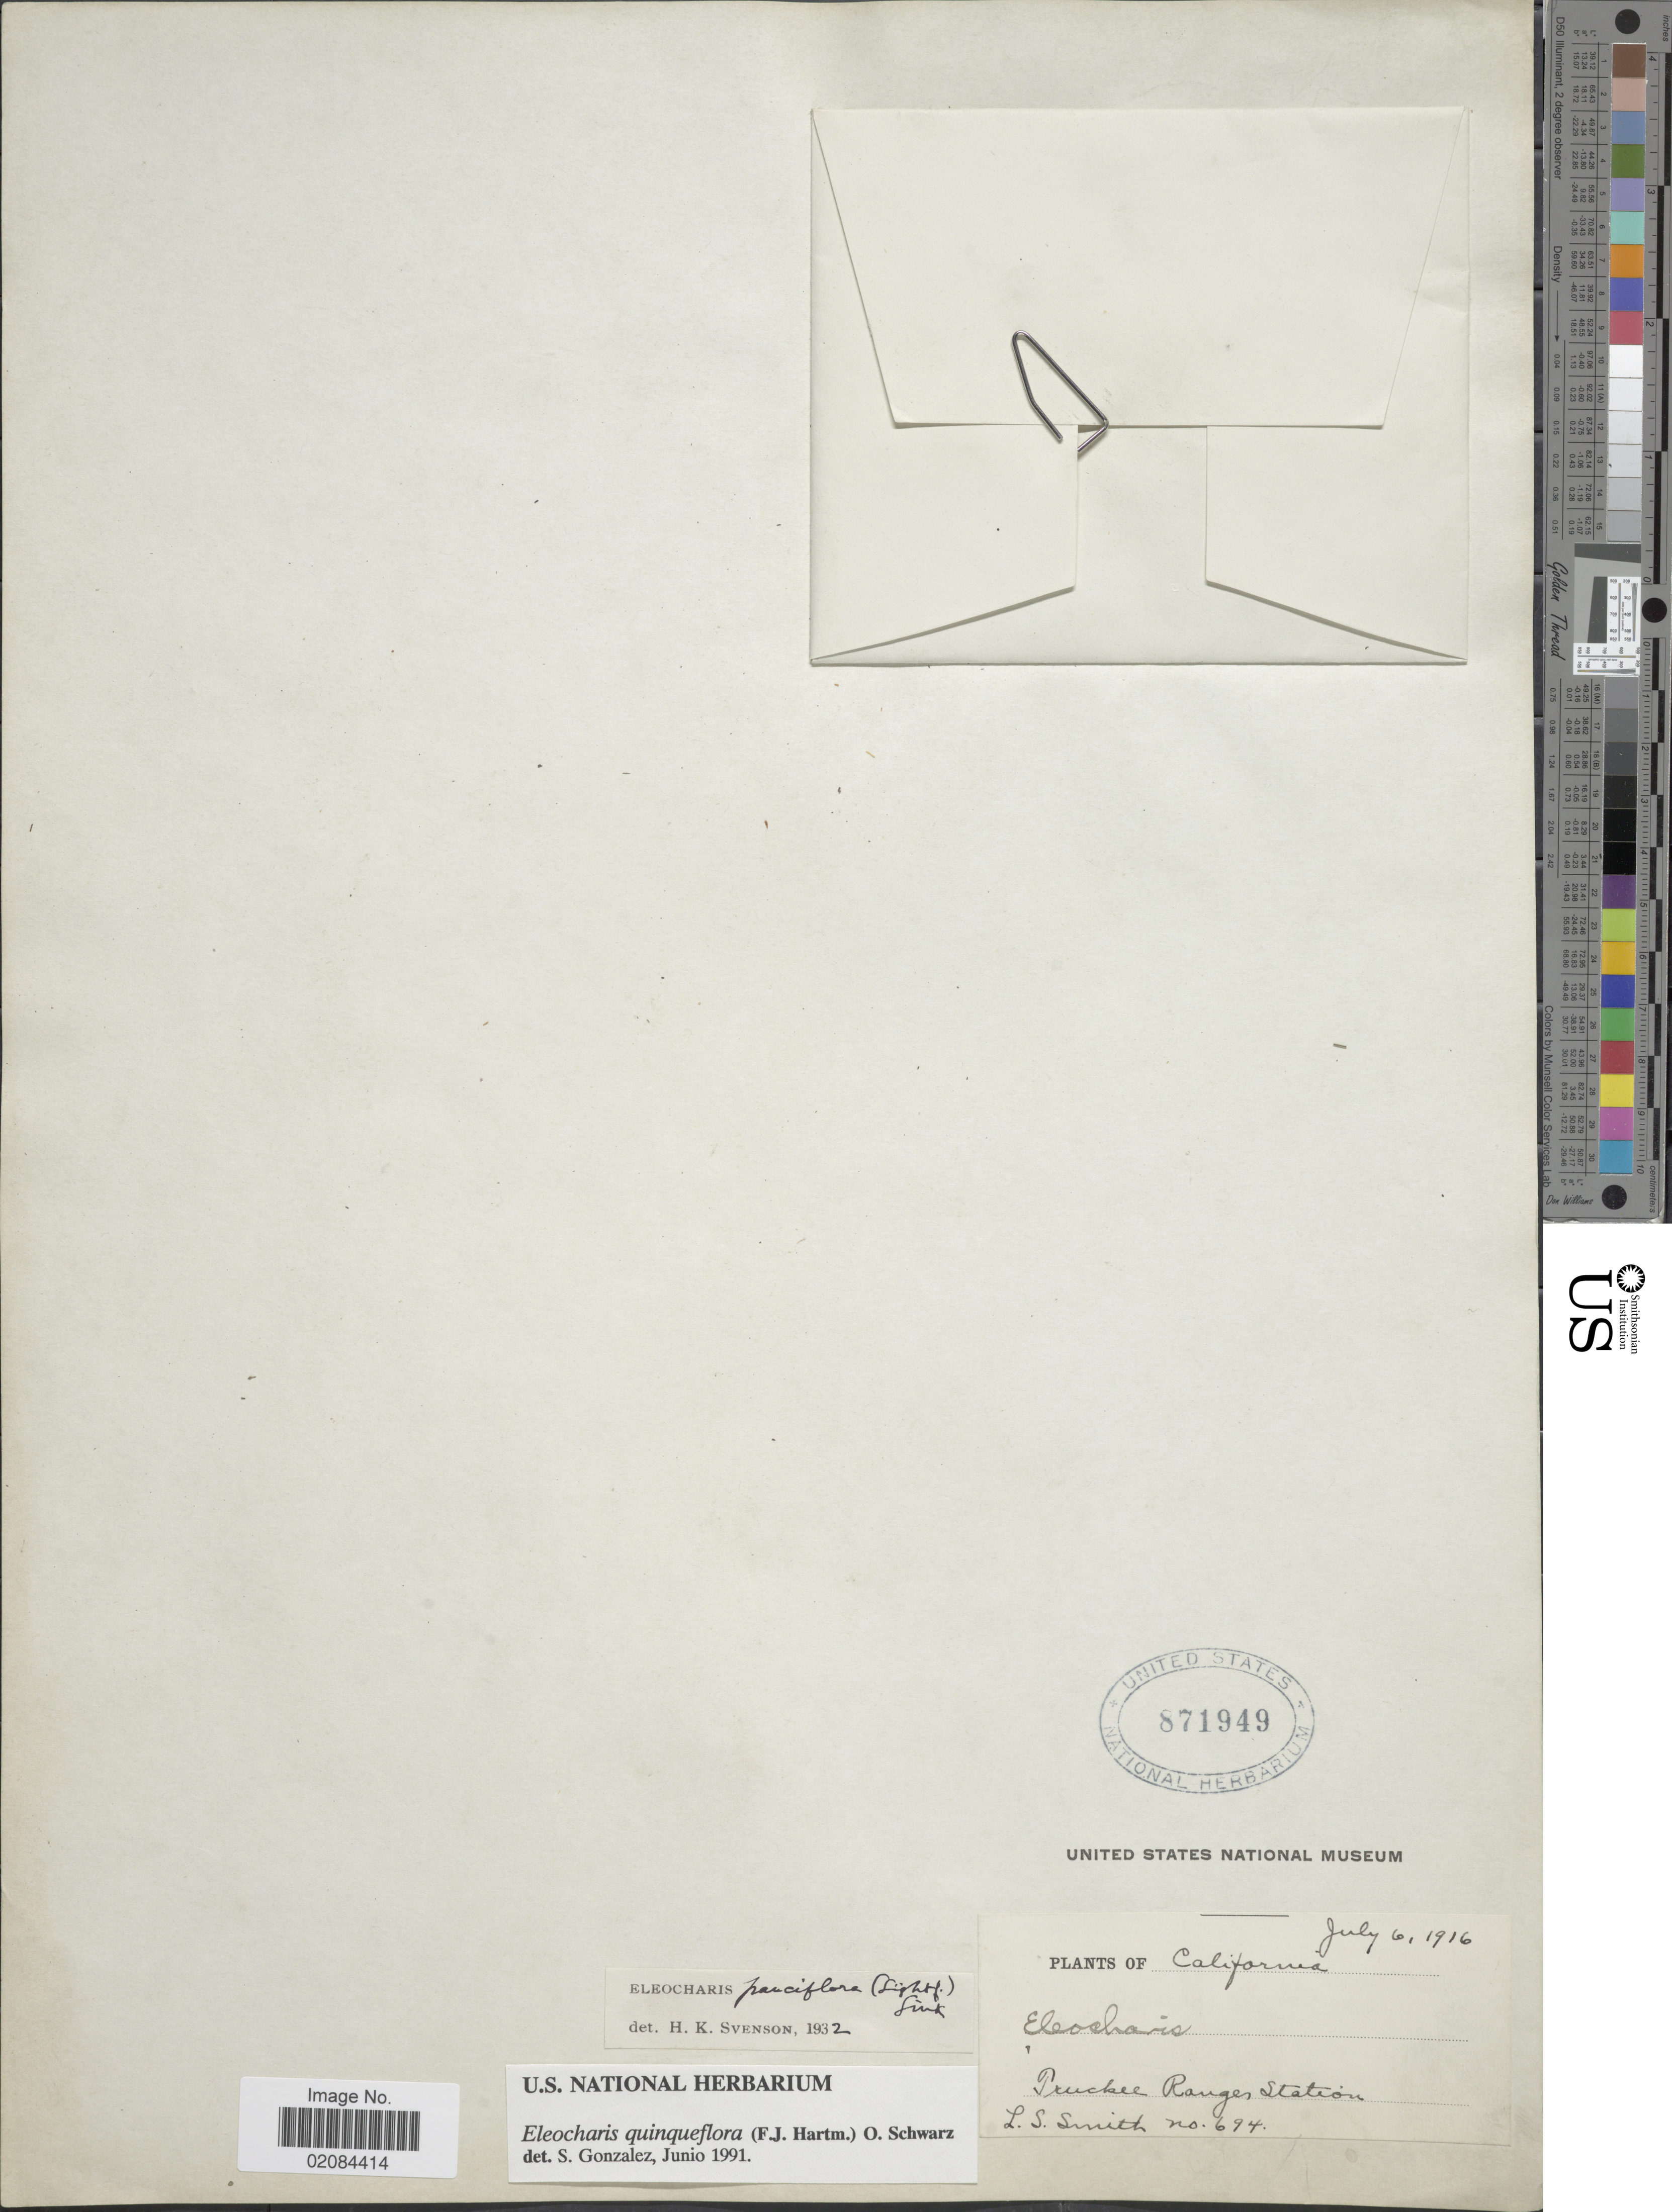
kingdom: Plantae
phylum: Tracheophyta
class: Liliopsida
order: Poales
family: Cyperaceae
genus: Eleocharis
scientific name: Eleocharis quinqueflora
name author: (Hartmann) O. Schwarz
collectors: L. Smith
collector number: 694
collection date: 1916-07-06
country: United States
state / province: California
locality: Pruchee ranger Station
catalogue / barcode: US 871949